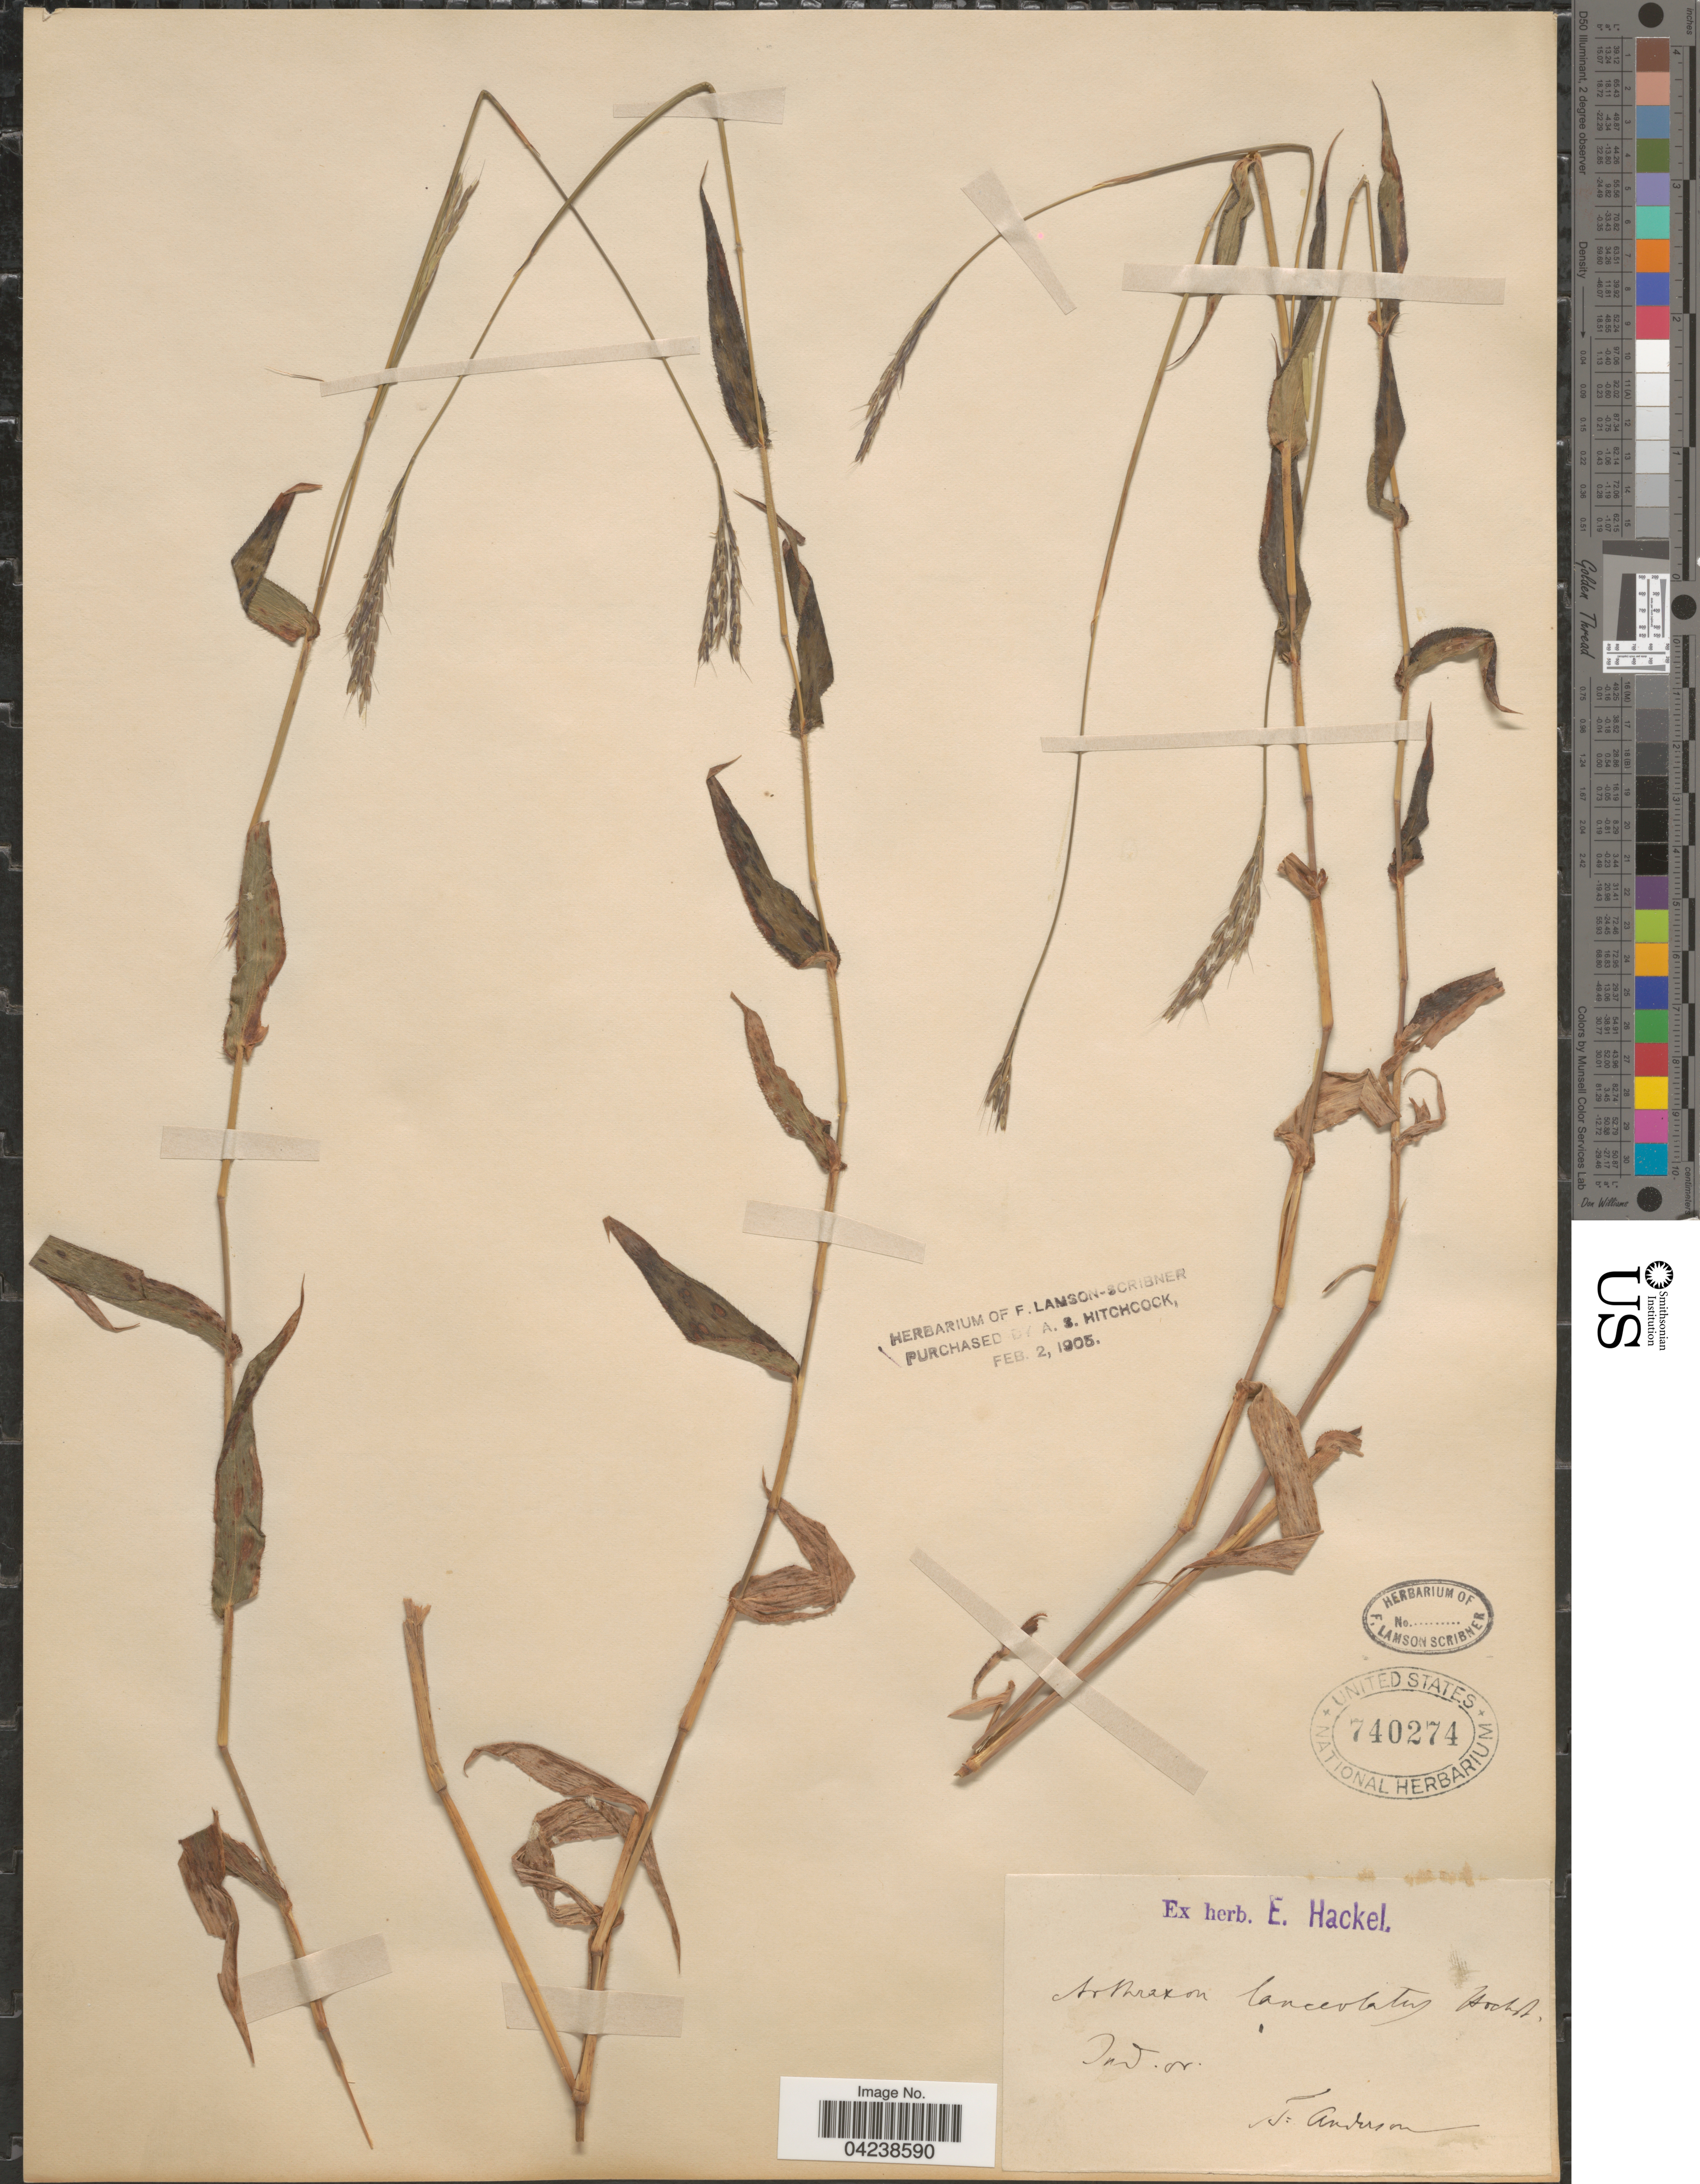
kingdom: Plantae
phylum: Tracheophyta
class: Liliopsida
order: Poales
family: Poaceae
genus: Arthraxon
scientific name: Arthraxon lanceolatus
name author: (Roxb.) Hochst.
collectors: T. Anderson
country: India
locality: Ind. or.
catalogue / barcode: US 740274